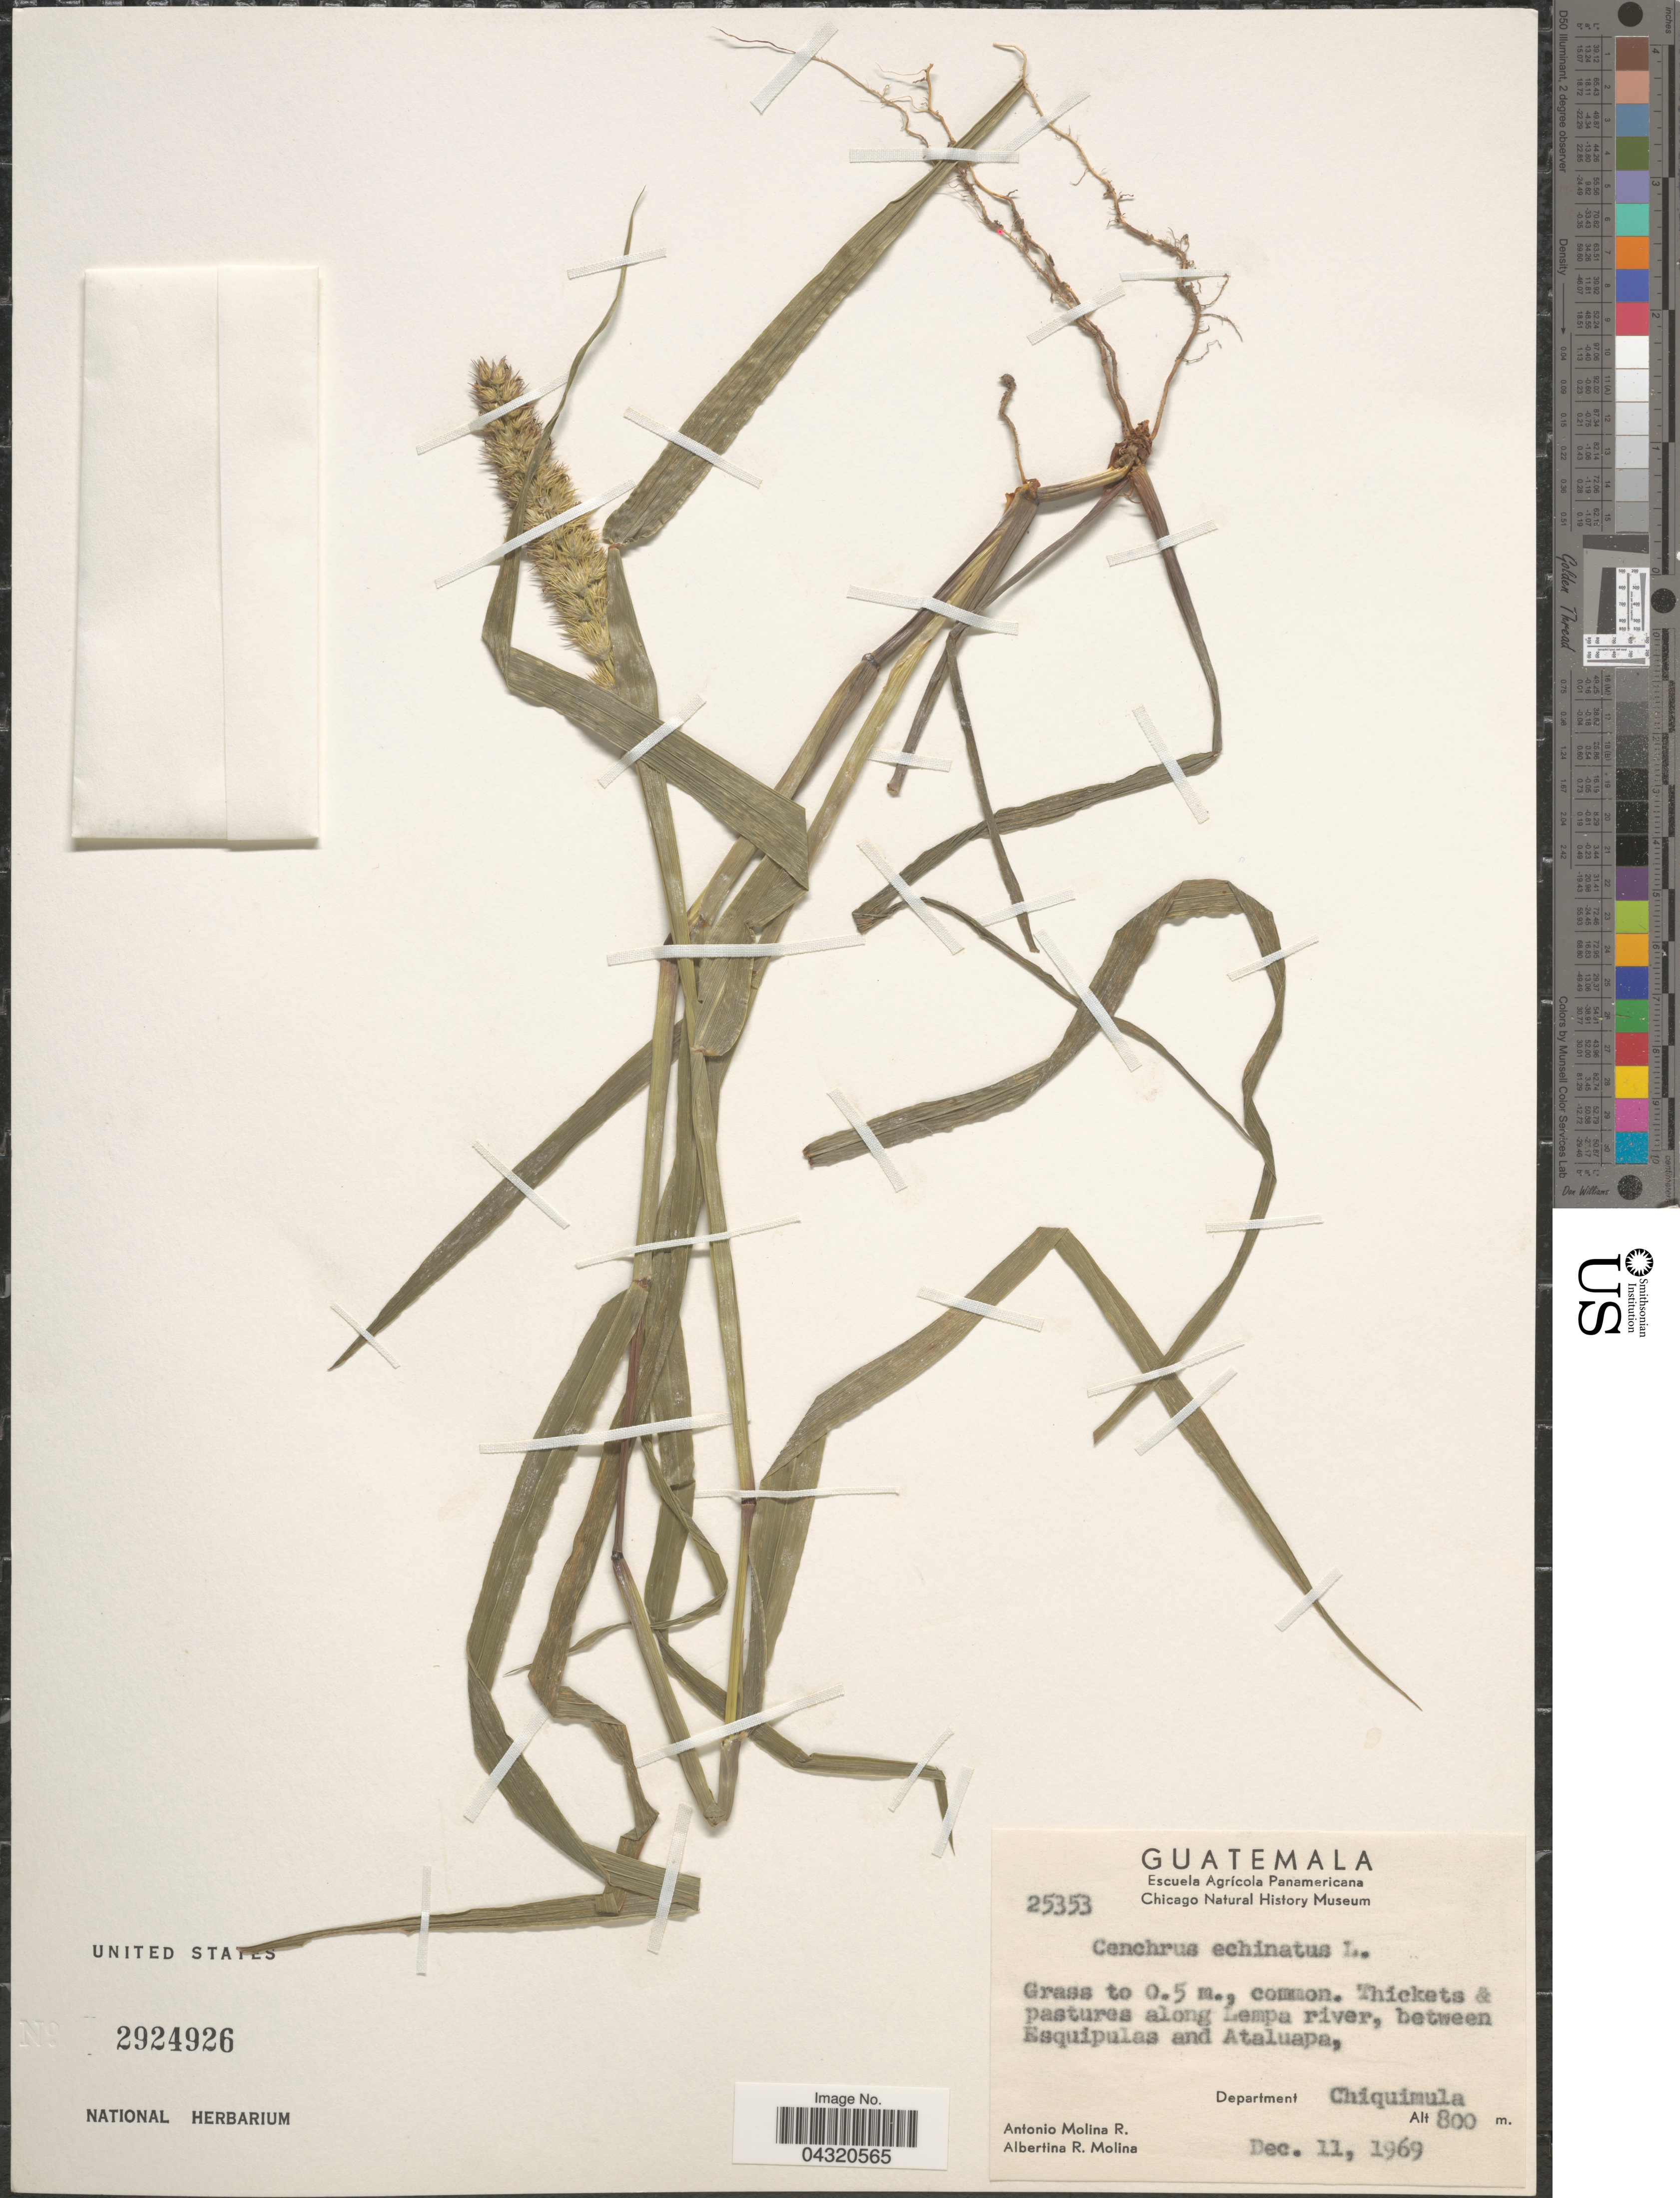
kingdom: Plantae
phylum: Tracheophyta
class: Liliopsida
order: Poales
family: Poaceae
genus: Cenchrus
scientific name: Cenchrus echinatus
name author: L.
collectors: A. Molina R. & A. R. Molina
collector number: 25353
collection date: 1969-12-11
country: Guatemala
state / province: Chiquimula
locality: Thickets & pastures along Lempa river, between Esquipalas and Ataluapa, Department Chiquimula.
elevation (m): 800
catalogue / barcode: US 2924926